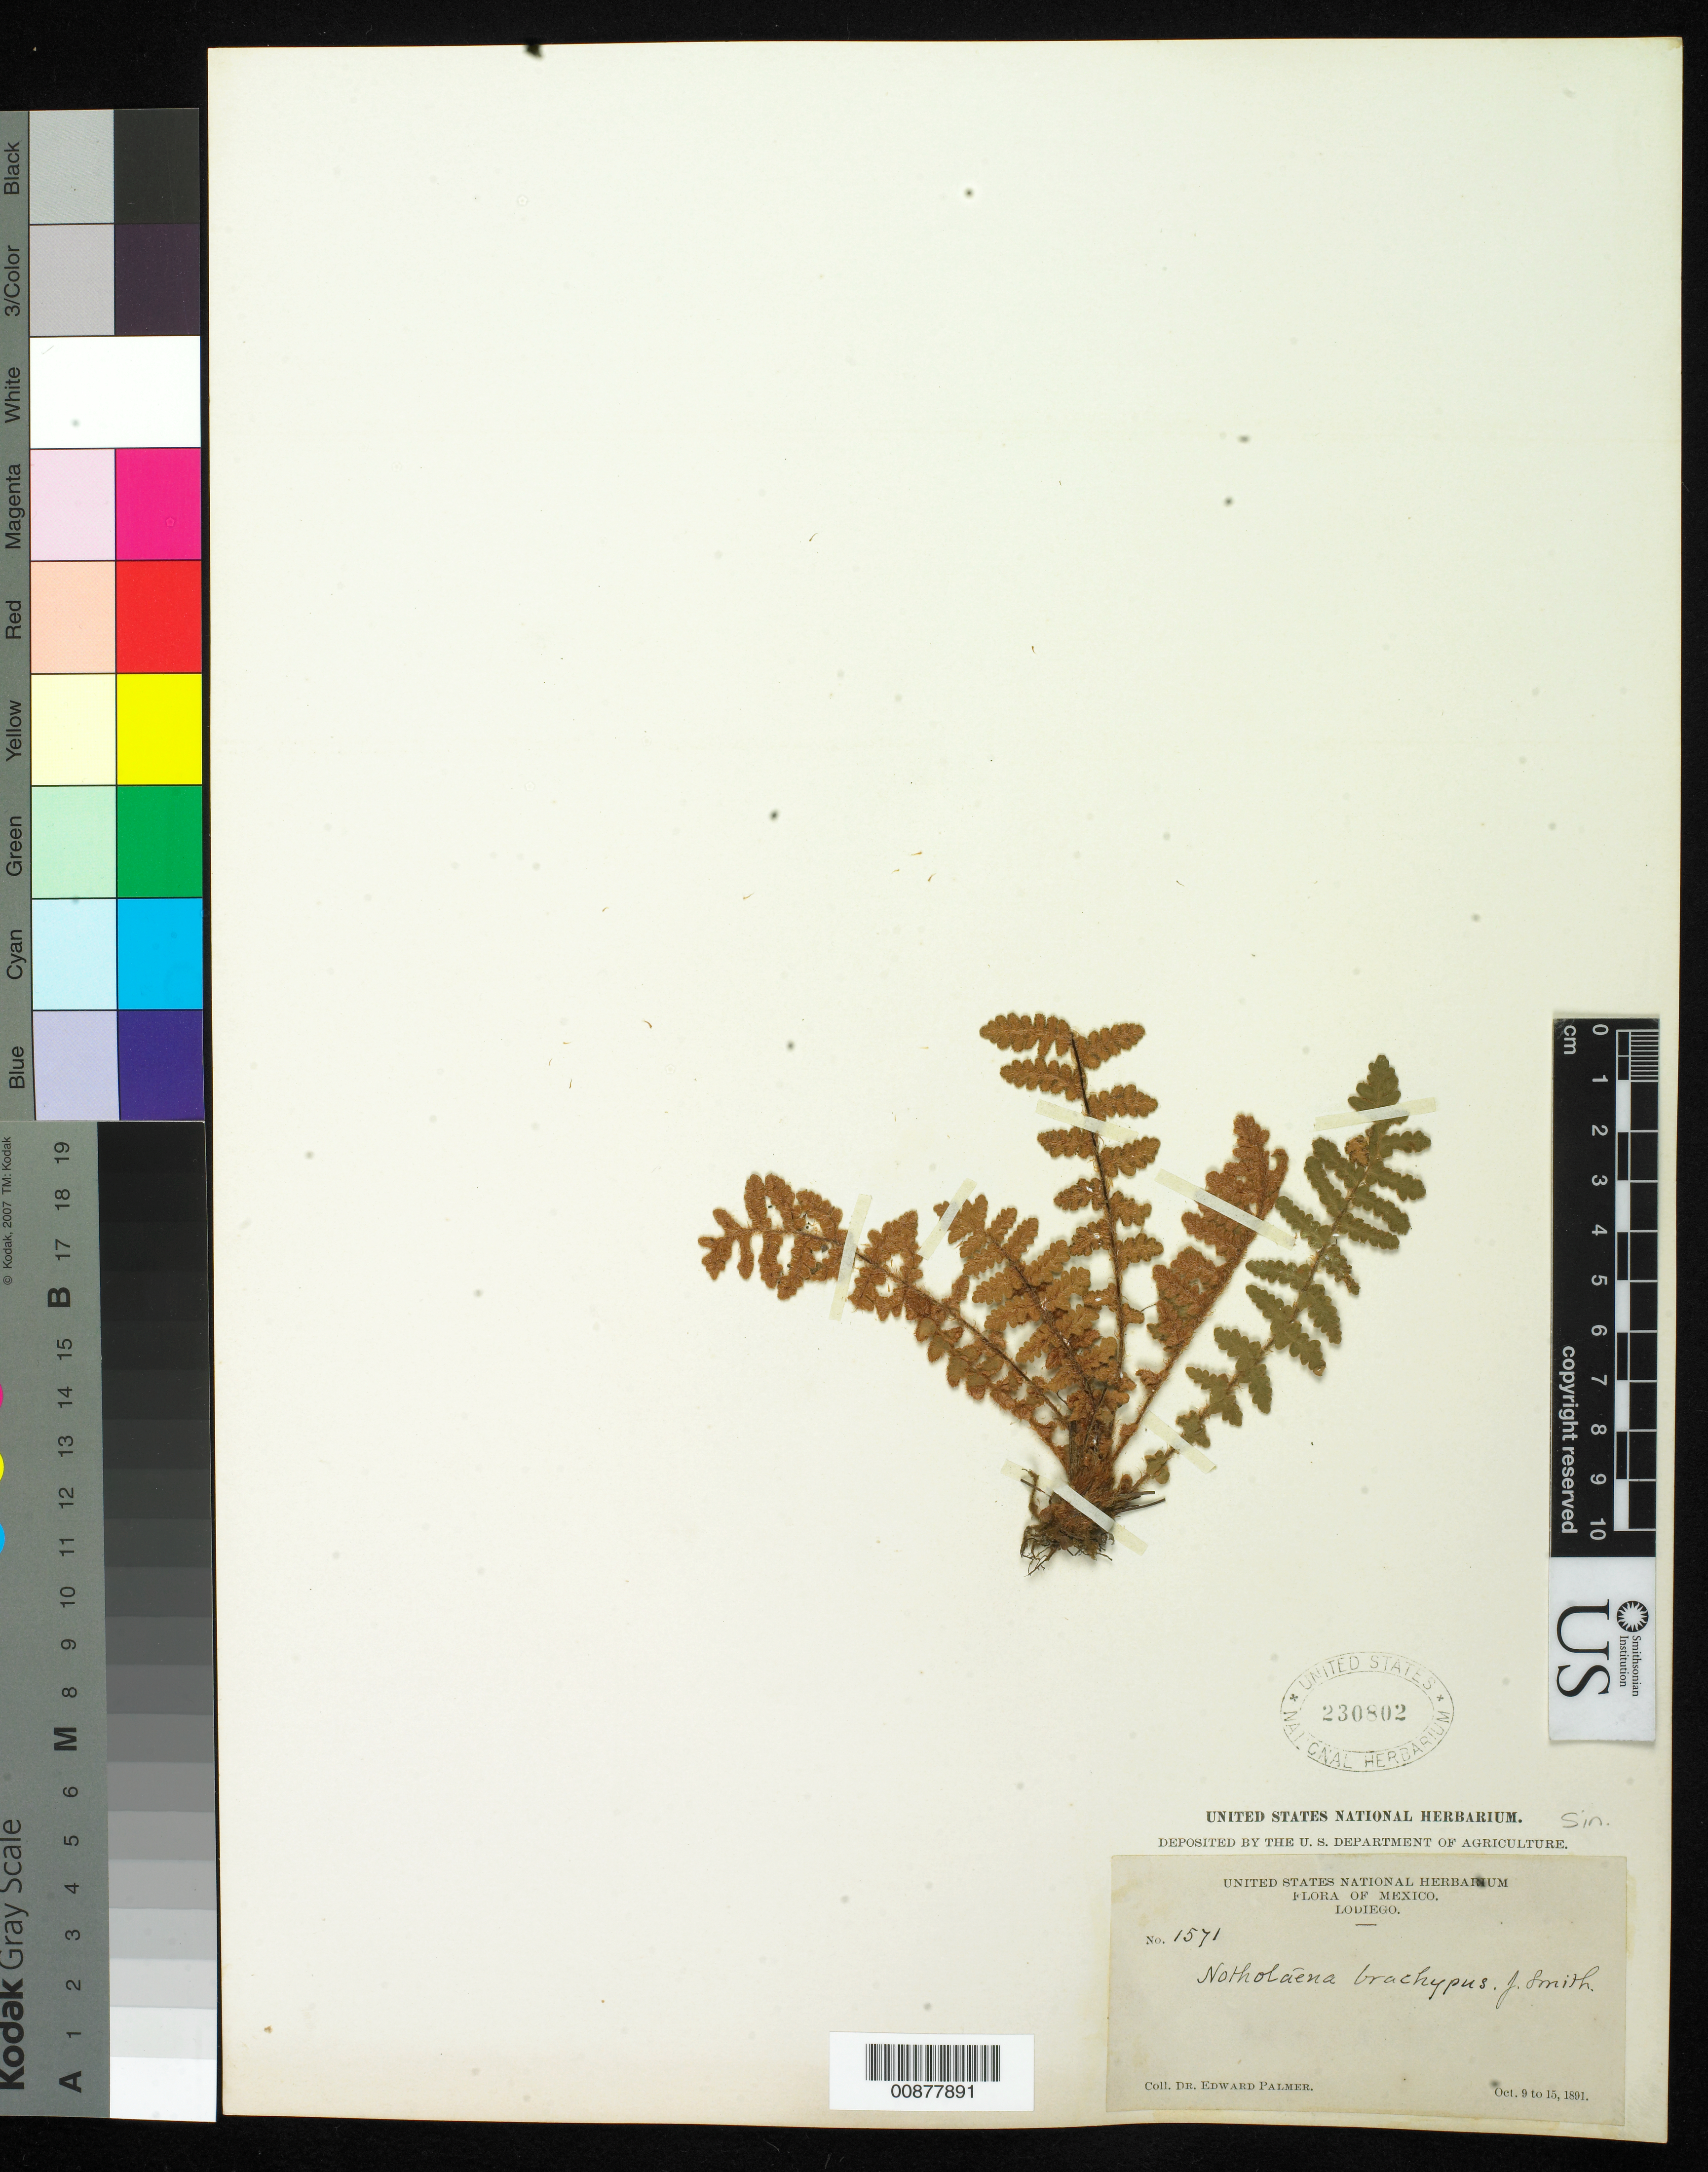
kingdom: Plantae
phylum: Tracheophyta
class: Polypodiopsida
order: Polypodiales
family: Pteridaceae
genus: Notholaena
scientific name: Notholaena brachypus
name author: (Kunze) J. Sm.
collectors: E. Palmer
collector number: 1571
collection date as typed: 09 Oct 1891 to 15 Oct 1891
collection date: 1891-10-09/1891-10-15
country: Mexico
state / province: Sinaloa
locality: Lodiego, Sinaloa.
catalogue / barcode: US 230802